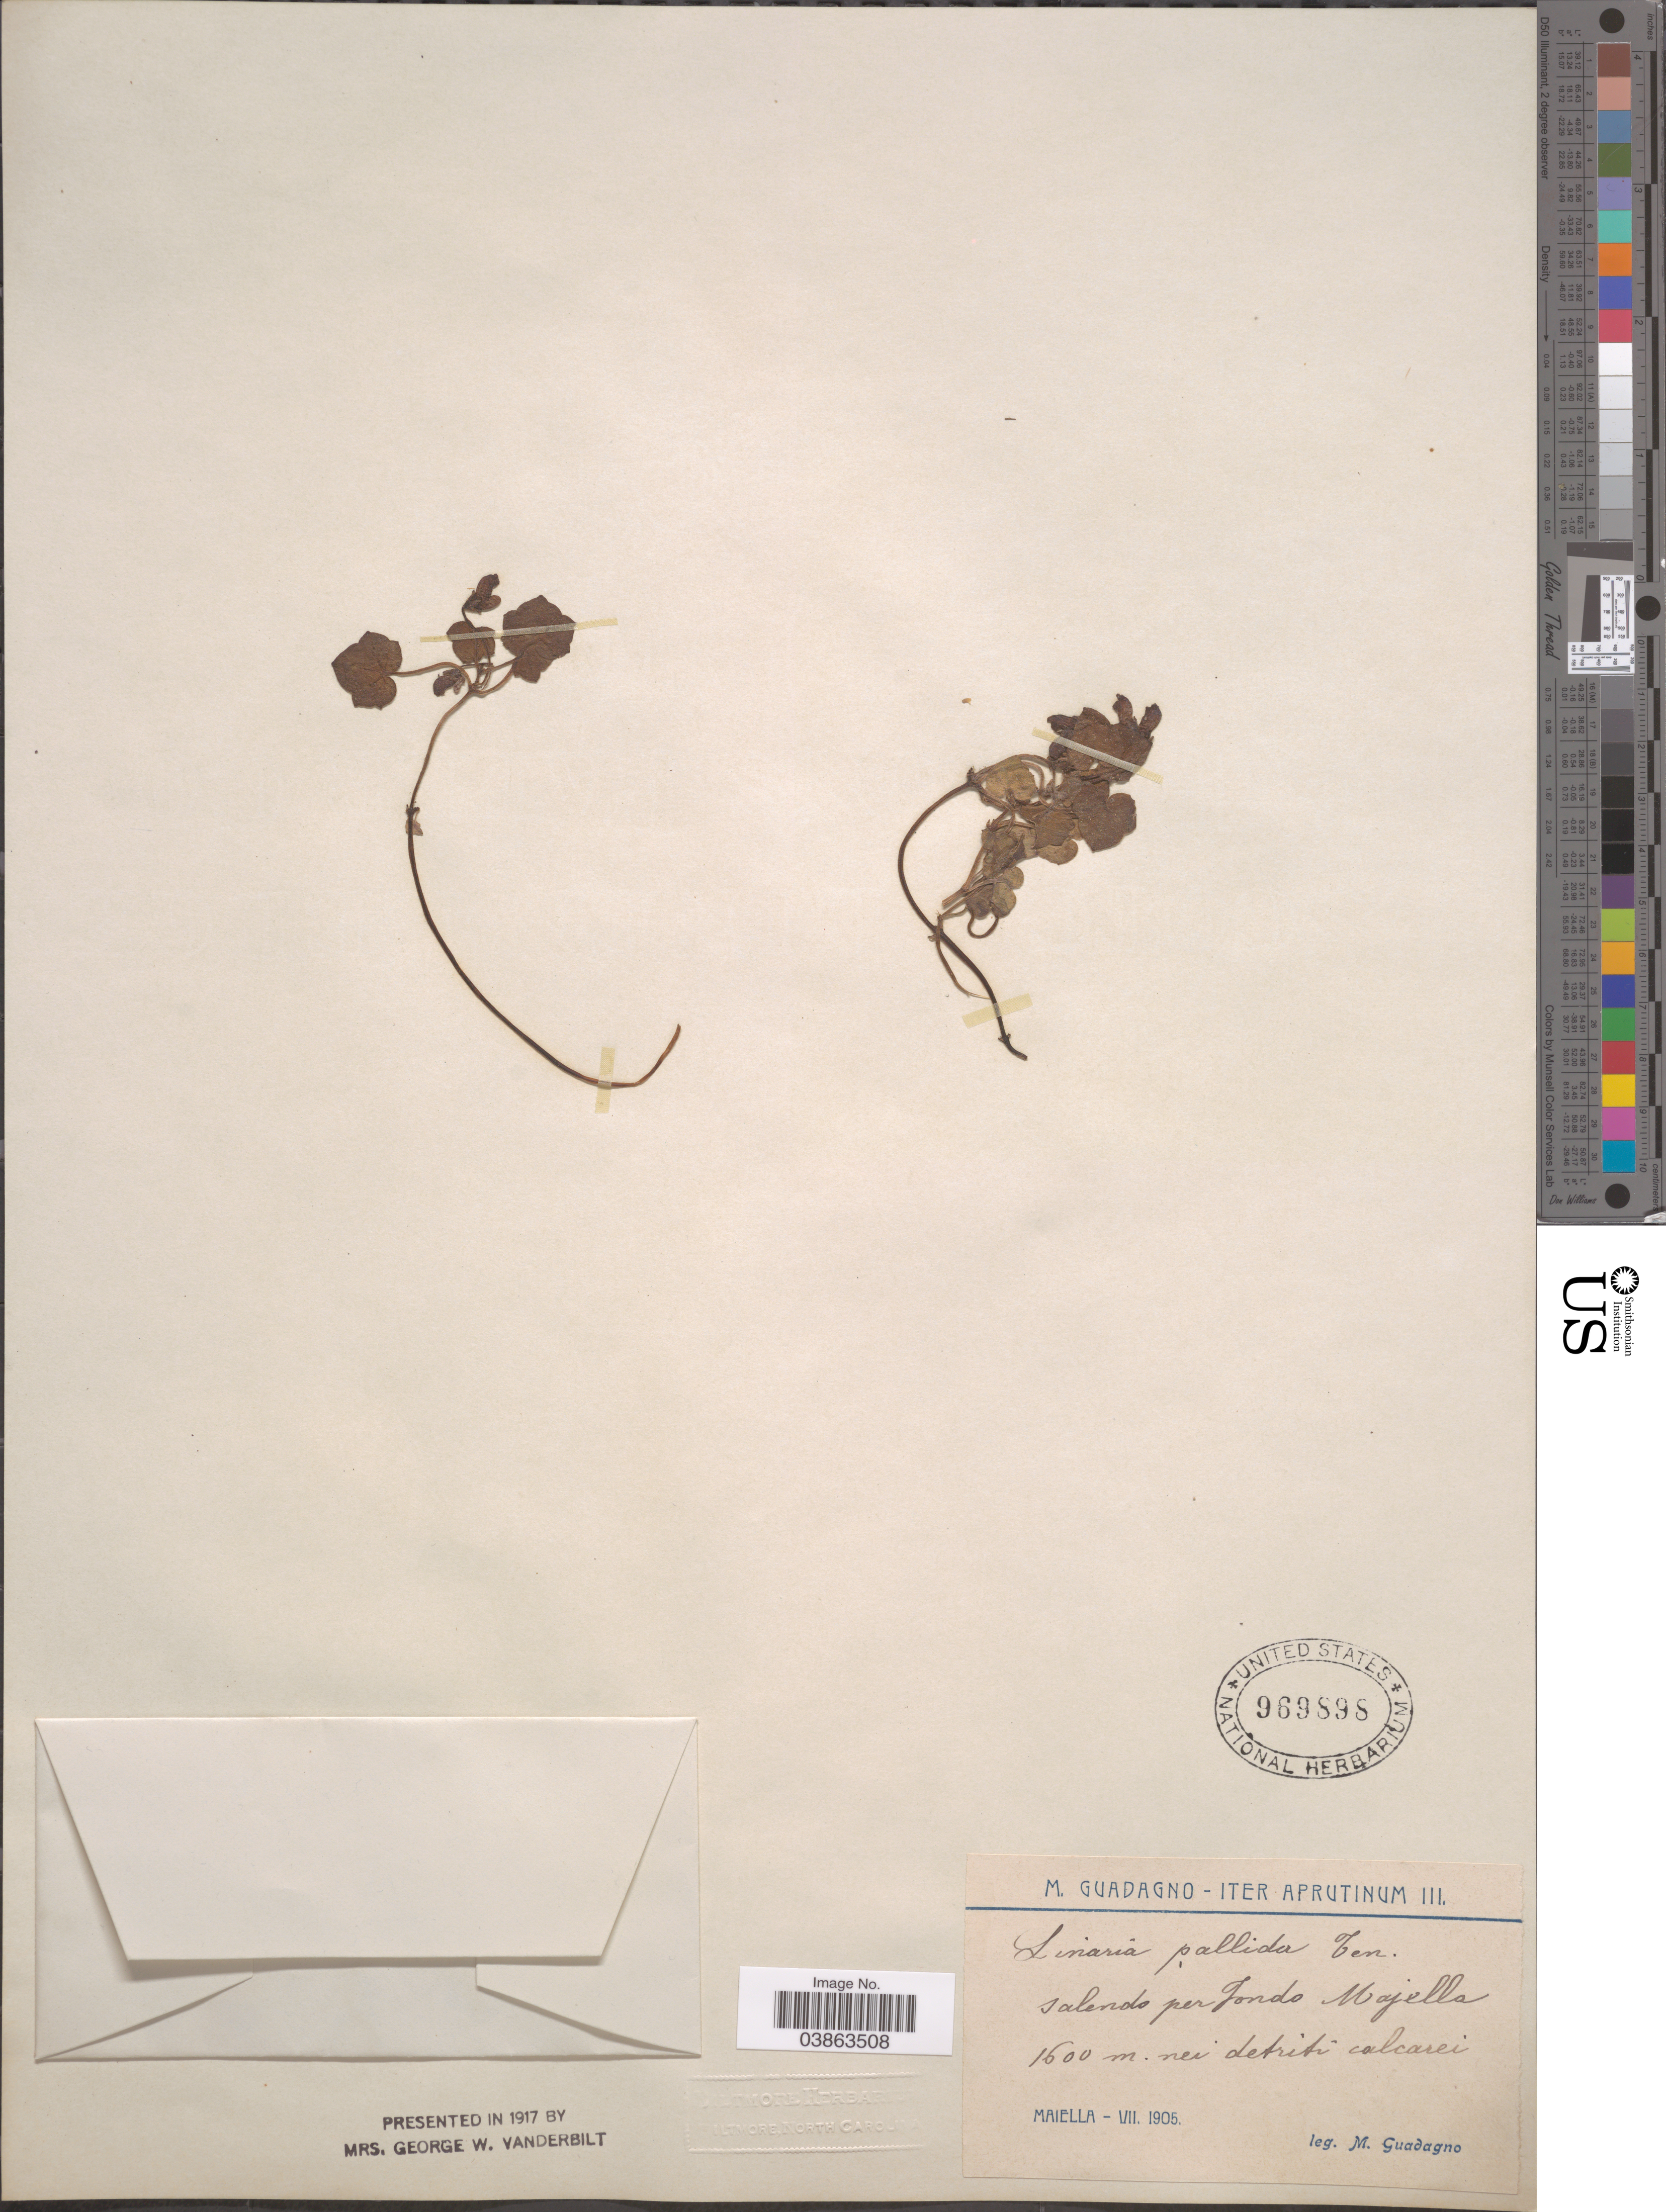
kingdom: Plantae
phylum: Tracheophyta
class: Magnoliopsida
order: Lamiales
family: Plantaginaceae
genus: Linaria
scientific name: Linaria pallida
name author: Ten.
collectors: M. Guadagno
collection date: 1905-07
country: Italy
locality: Salendo per Fondo Majella.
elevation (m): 1600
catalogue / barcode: US 969898